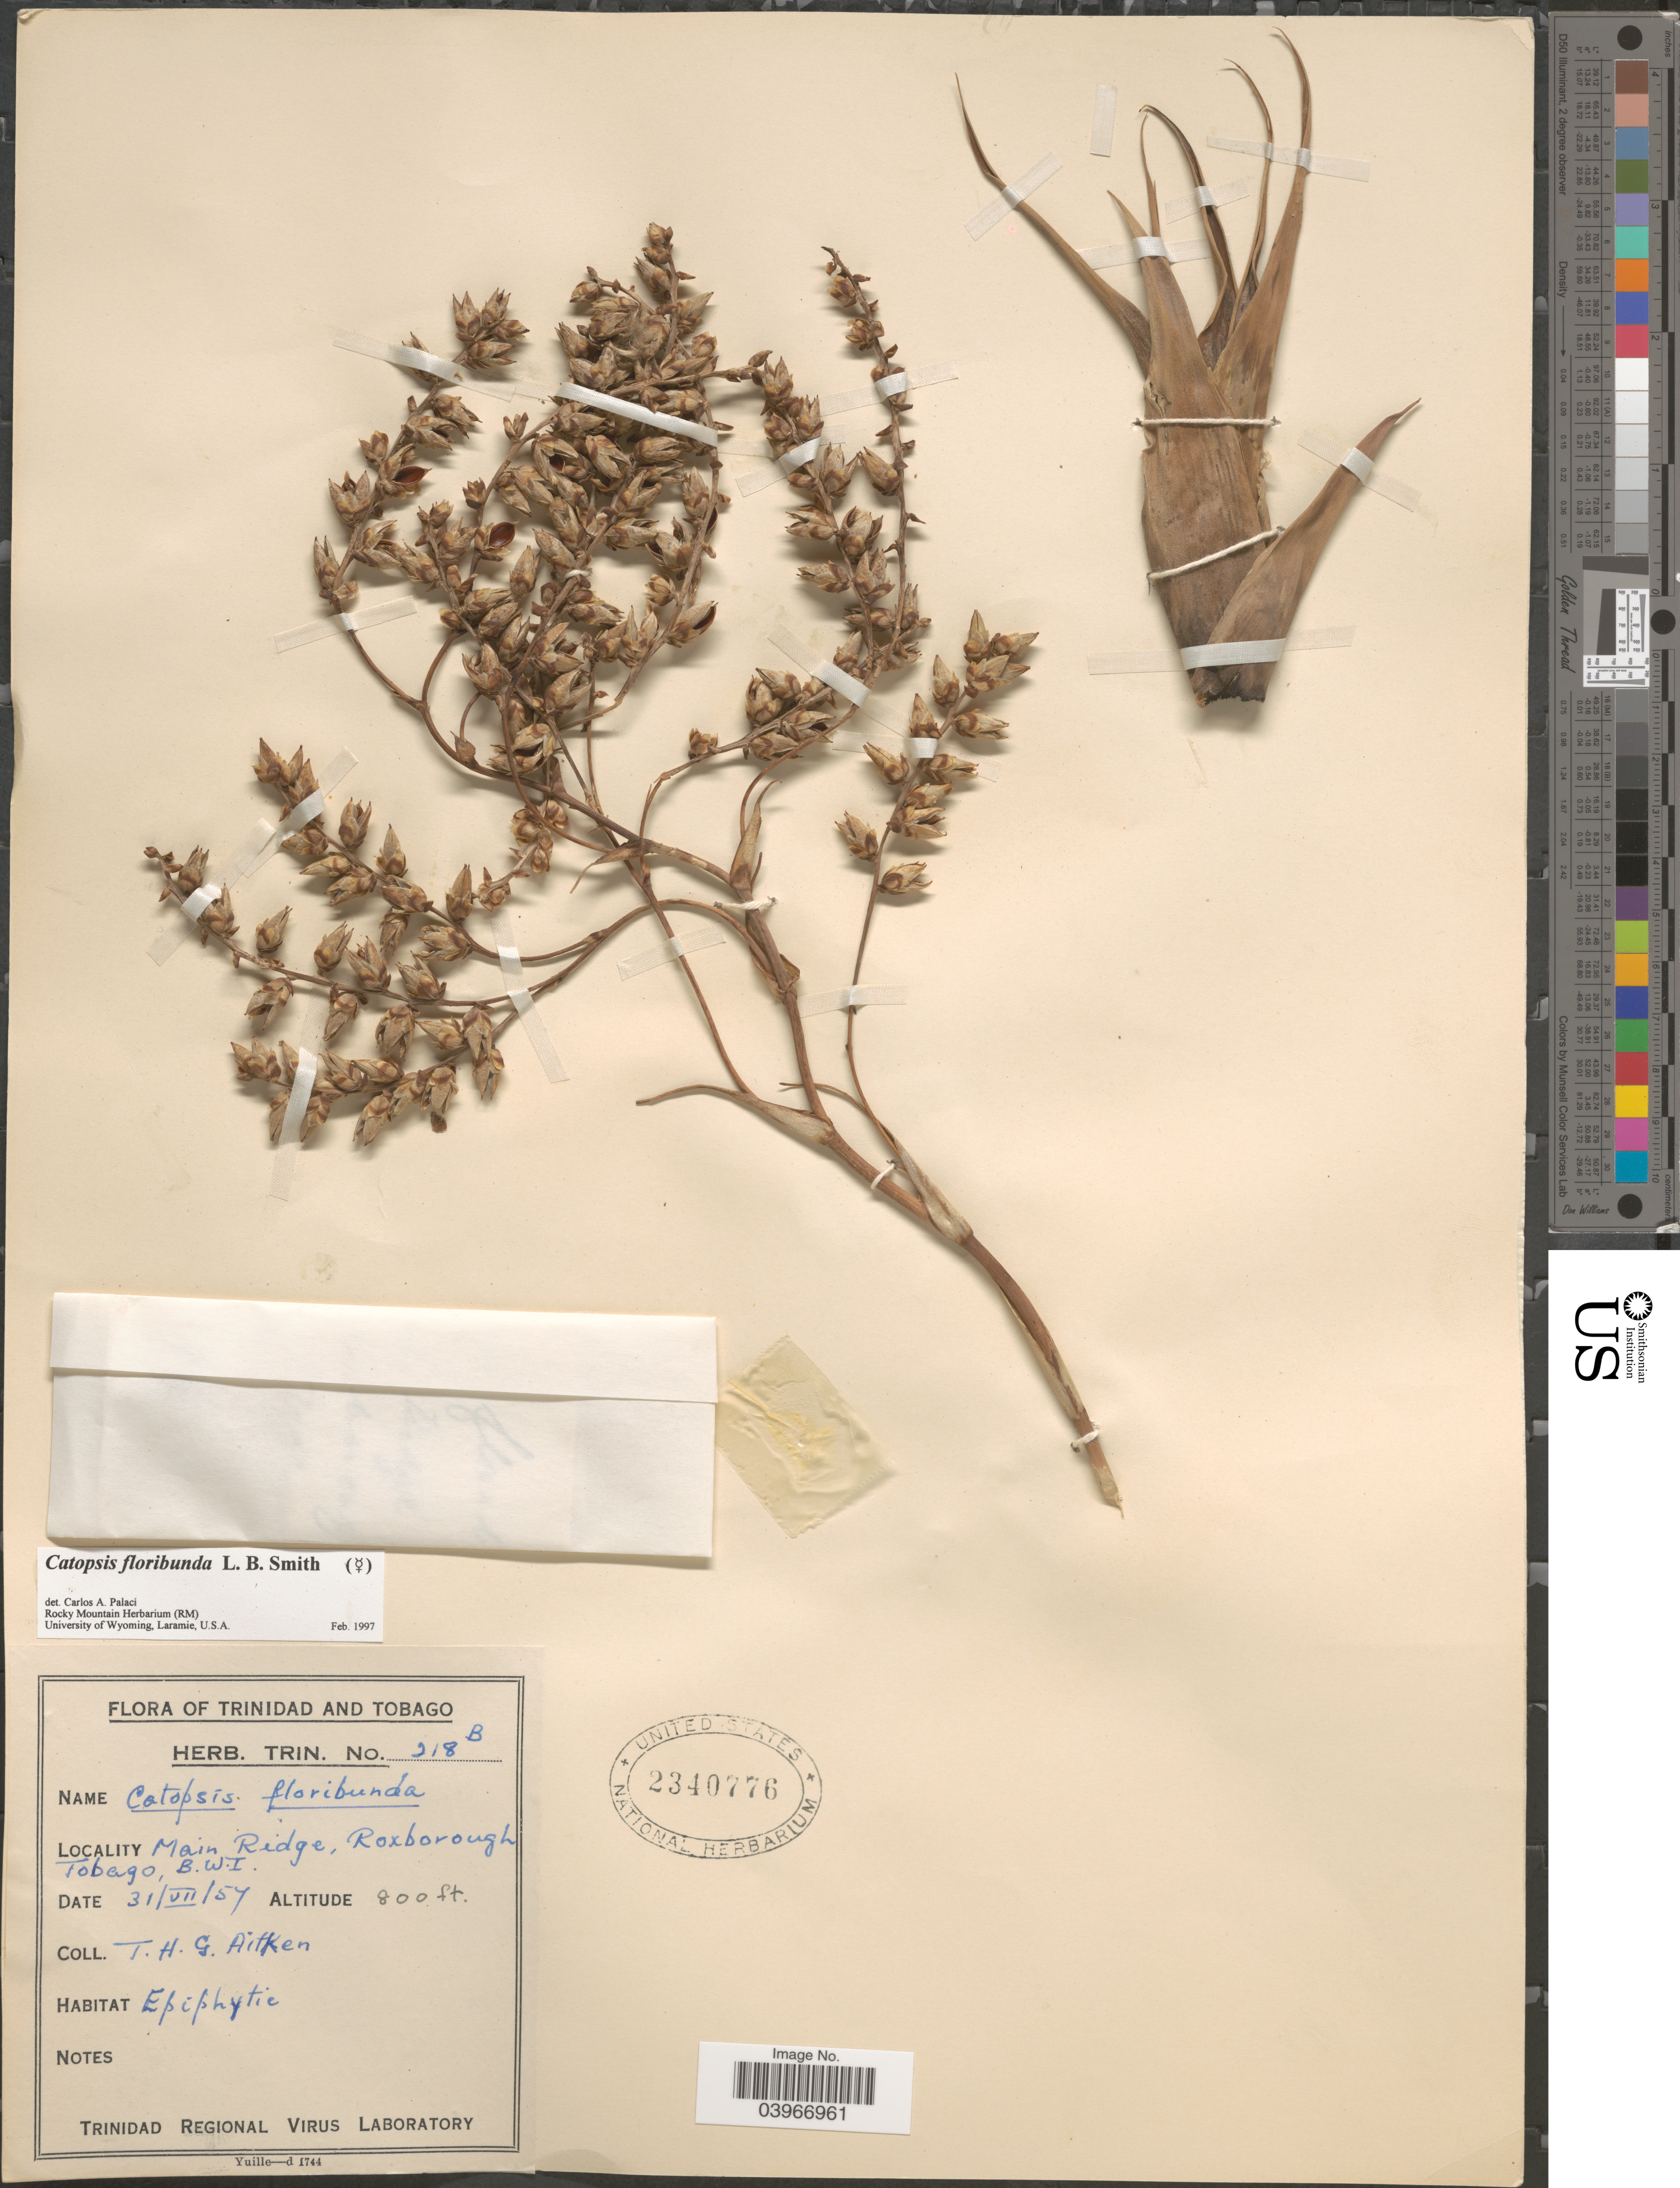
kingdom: Plantae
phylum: Tracheophyta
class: Liliopsida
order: Poales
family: Bromeliaceae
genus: Catopsis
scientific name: Catopsis floribunda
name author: L.B. Sm.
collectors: T. Aitken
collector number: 218B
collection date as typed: Transcribed d/m/y: 31/7/57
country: Trinidad and Tobago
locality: Main Ridge, Roxborough, Tobago, B.W.I.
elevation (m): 244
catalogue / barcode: US 2340776